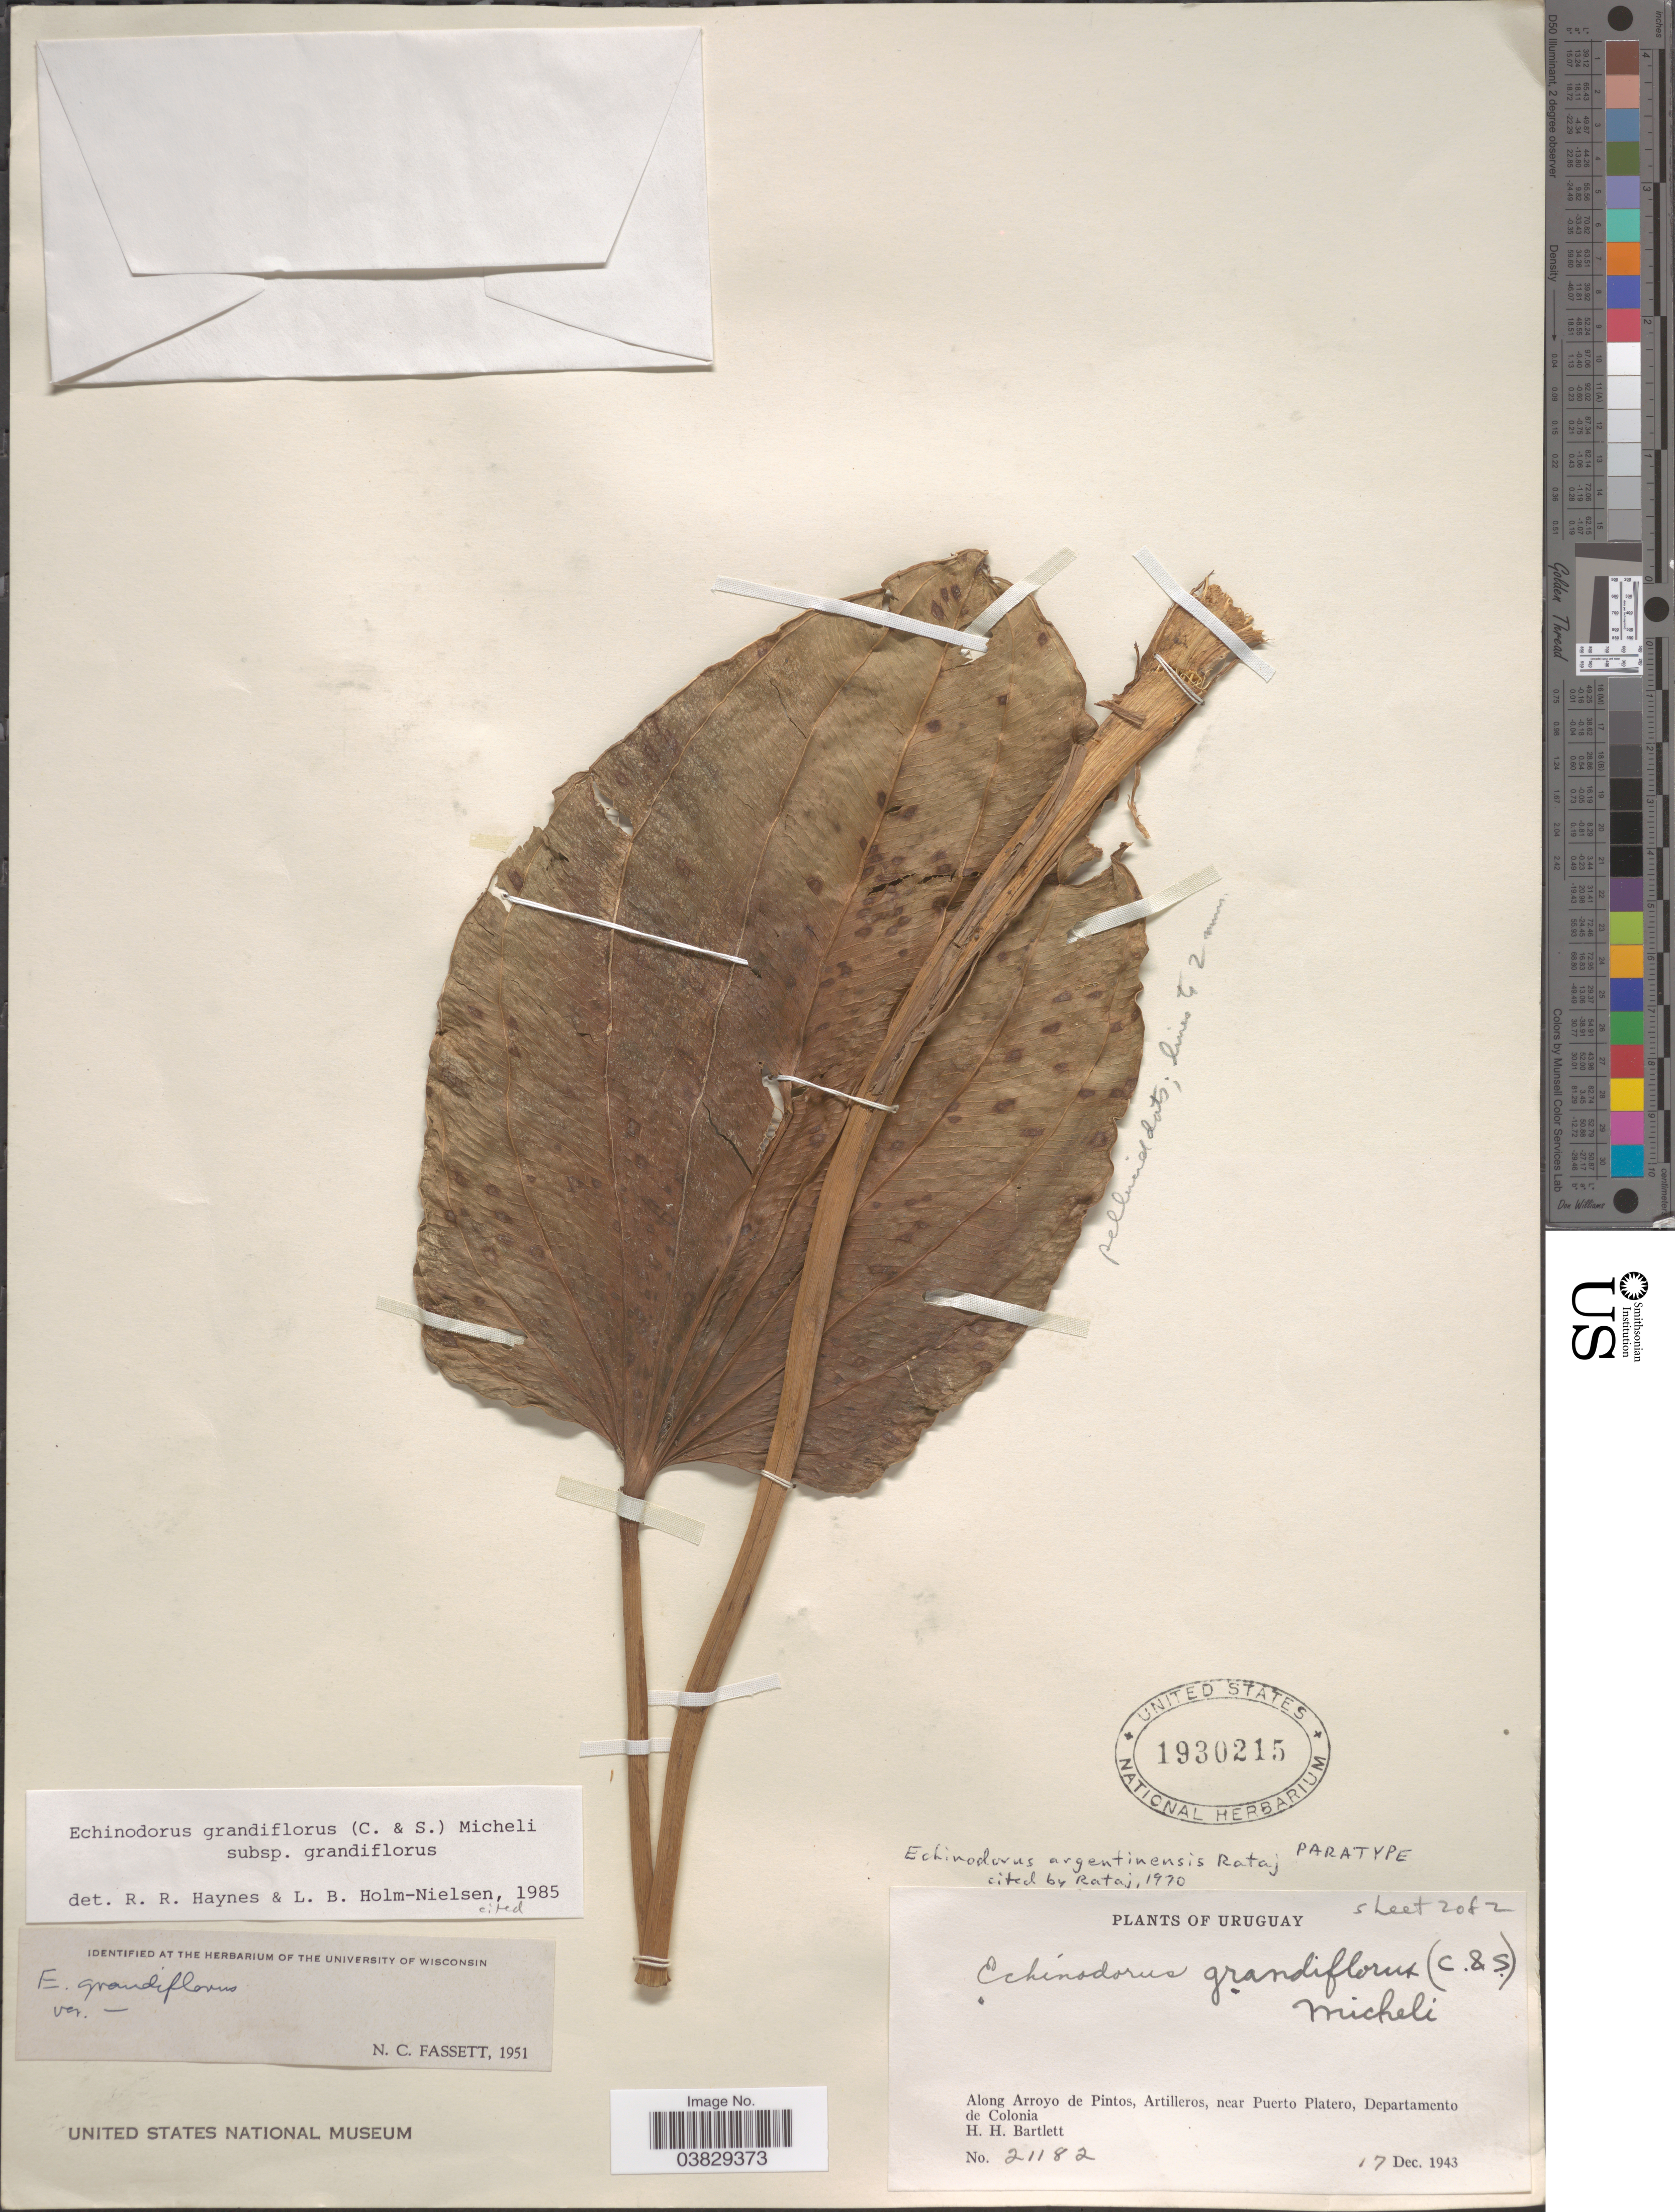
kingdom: Plantae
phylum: Tracheophyta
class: Liliopsida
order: Alismatales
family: Alismataceae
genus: Echinodorus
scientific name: Echinodorus grandiflorus subsp. grandiflorus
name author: (Cham. & Schltdl.) Micheli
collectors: H. H. Bartlett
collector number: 21182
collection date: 1943-12-17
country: Uruguay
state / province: Colonia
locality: Along Arroyo de Pintos, Artilleros, near Puerto Platero, Departamento de Colonia.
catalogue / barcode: US 1930215